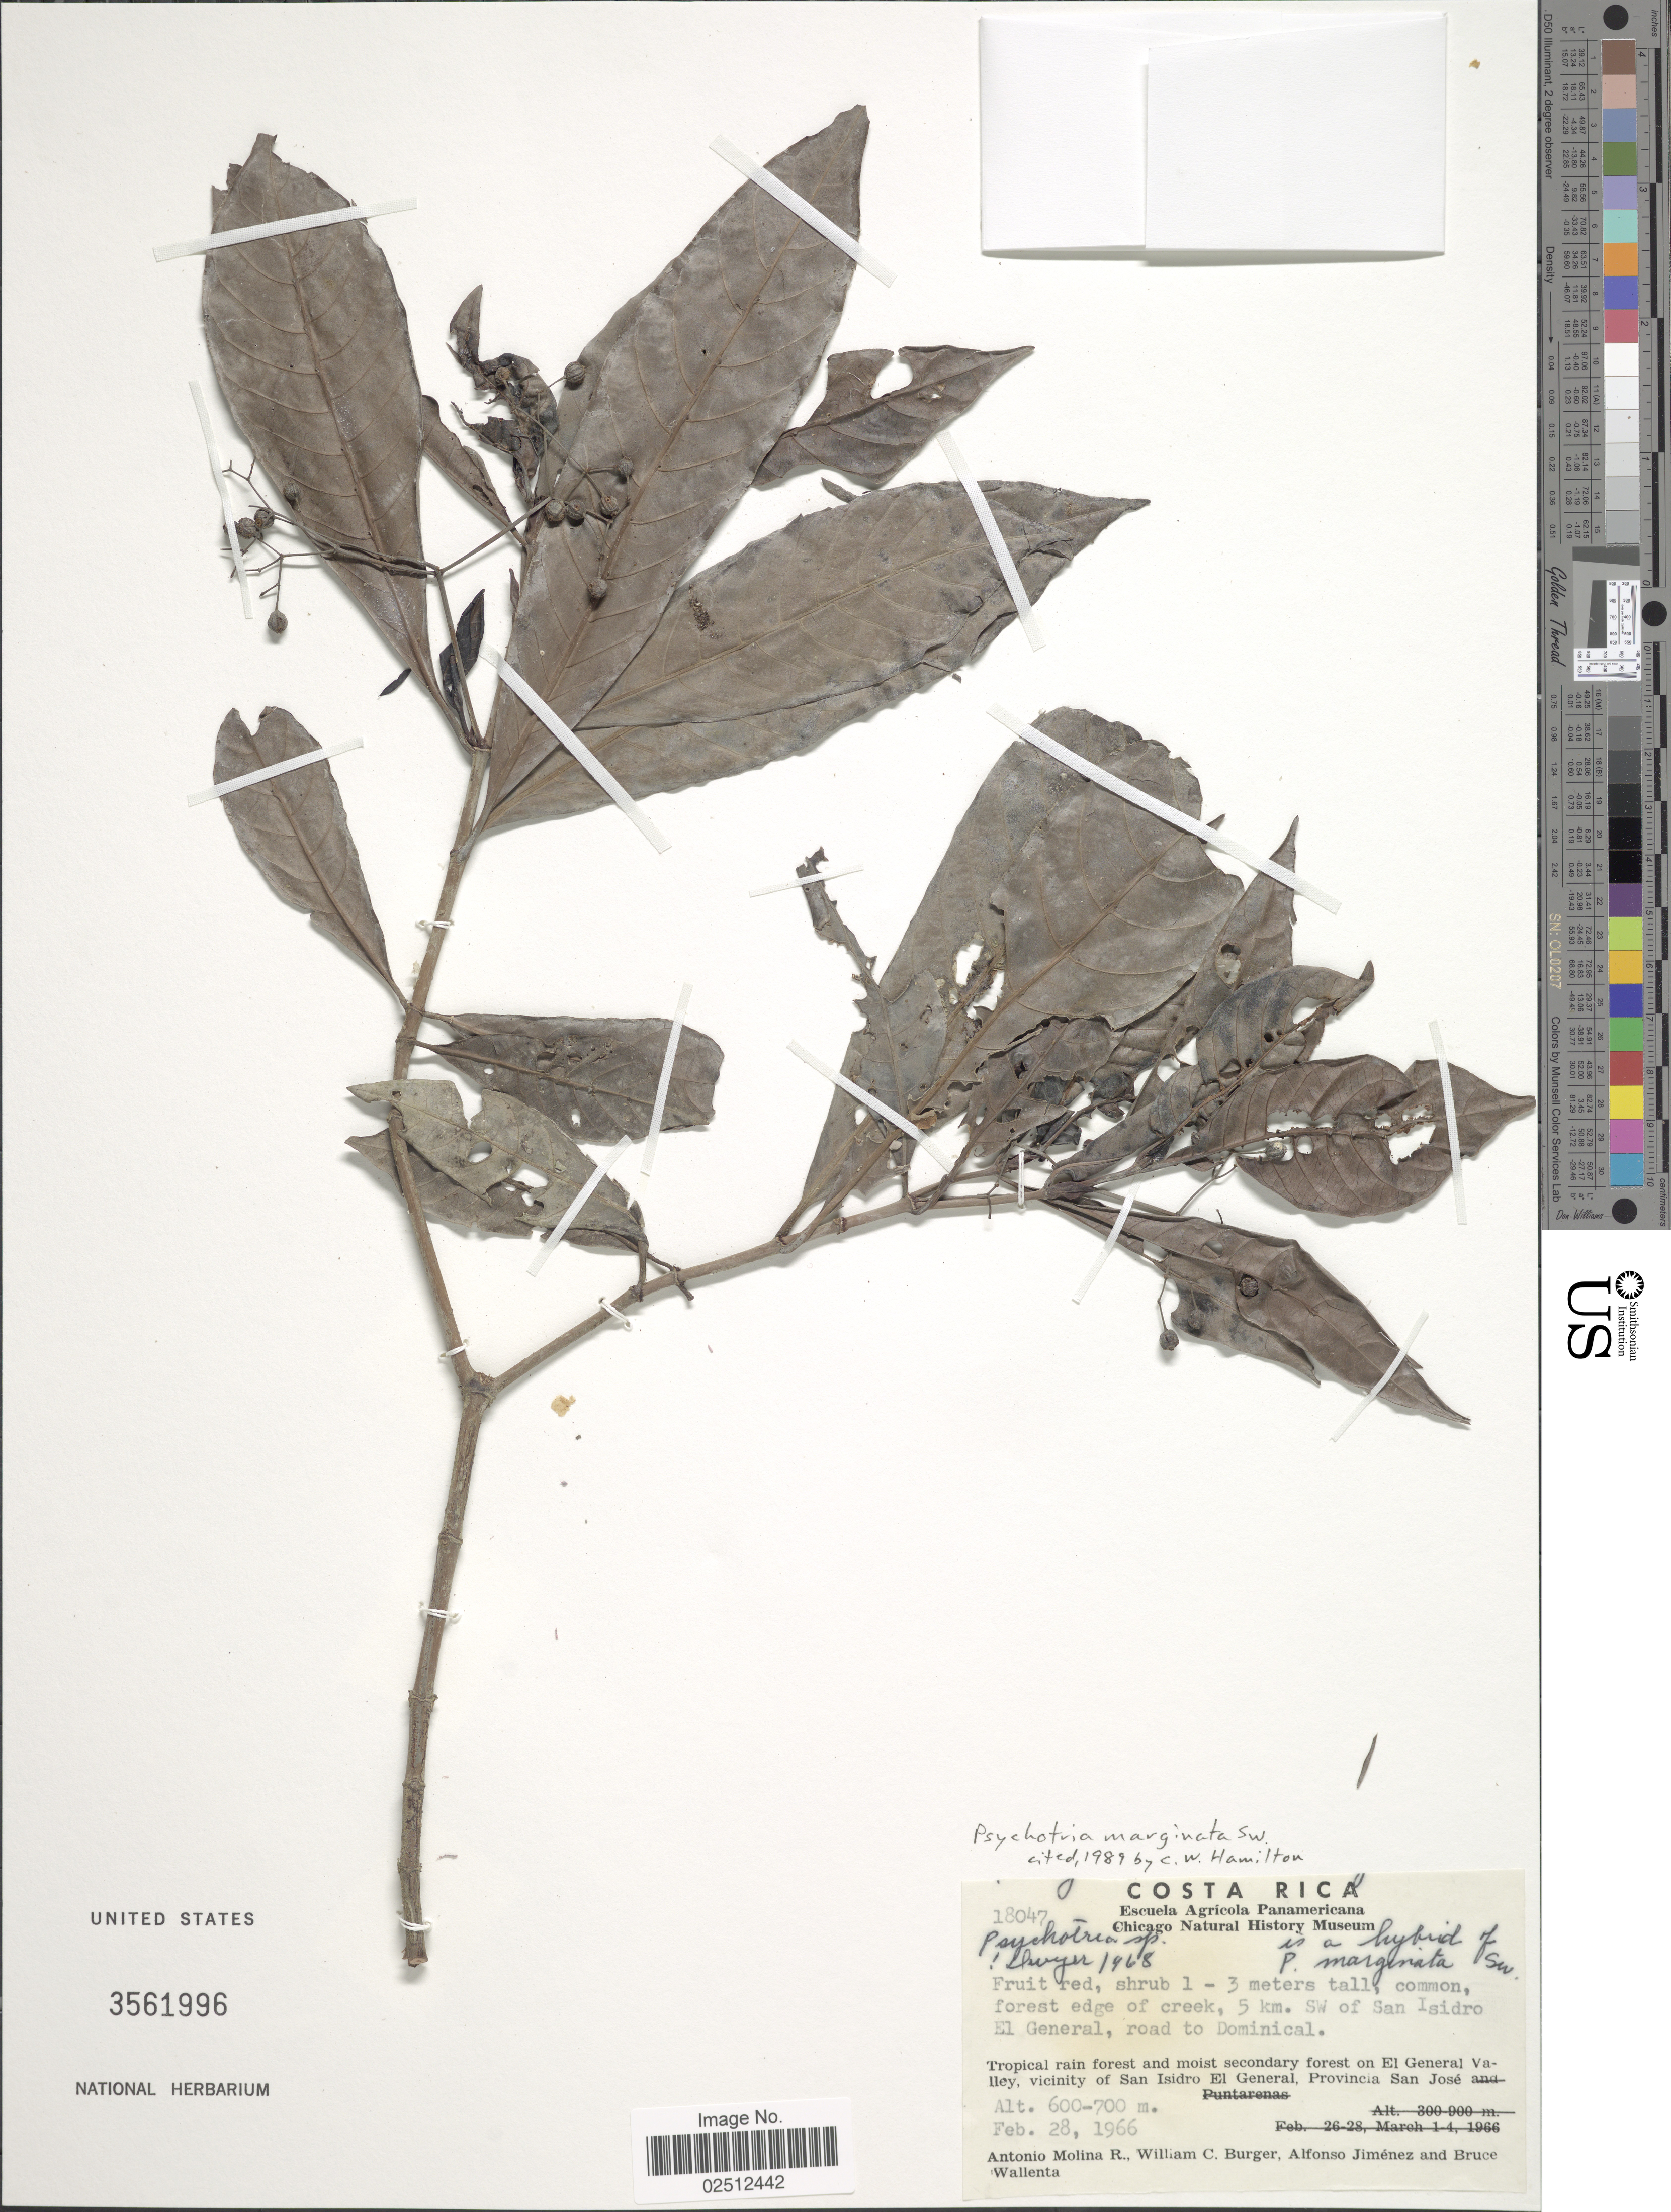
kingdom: Plantae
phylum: Tracheophyta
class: Magnoliopsida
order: Gentianales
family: Rubiaceae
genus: Psychotria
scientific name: Psychotria marginata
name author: Sw.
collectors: A. Molina R., W. Burger, A. Jiménez & B. Wallenta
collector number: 18047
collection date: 1966-02-28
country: Costa Rica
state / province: San José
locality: Tropical rain forest and moist secondary forest on El General valley, vicinity of San Isidro El General, Provincia San Jose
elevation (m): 600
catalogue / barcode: US 3561996